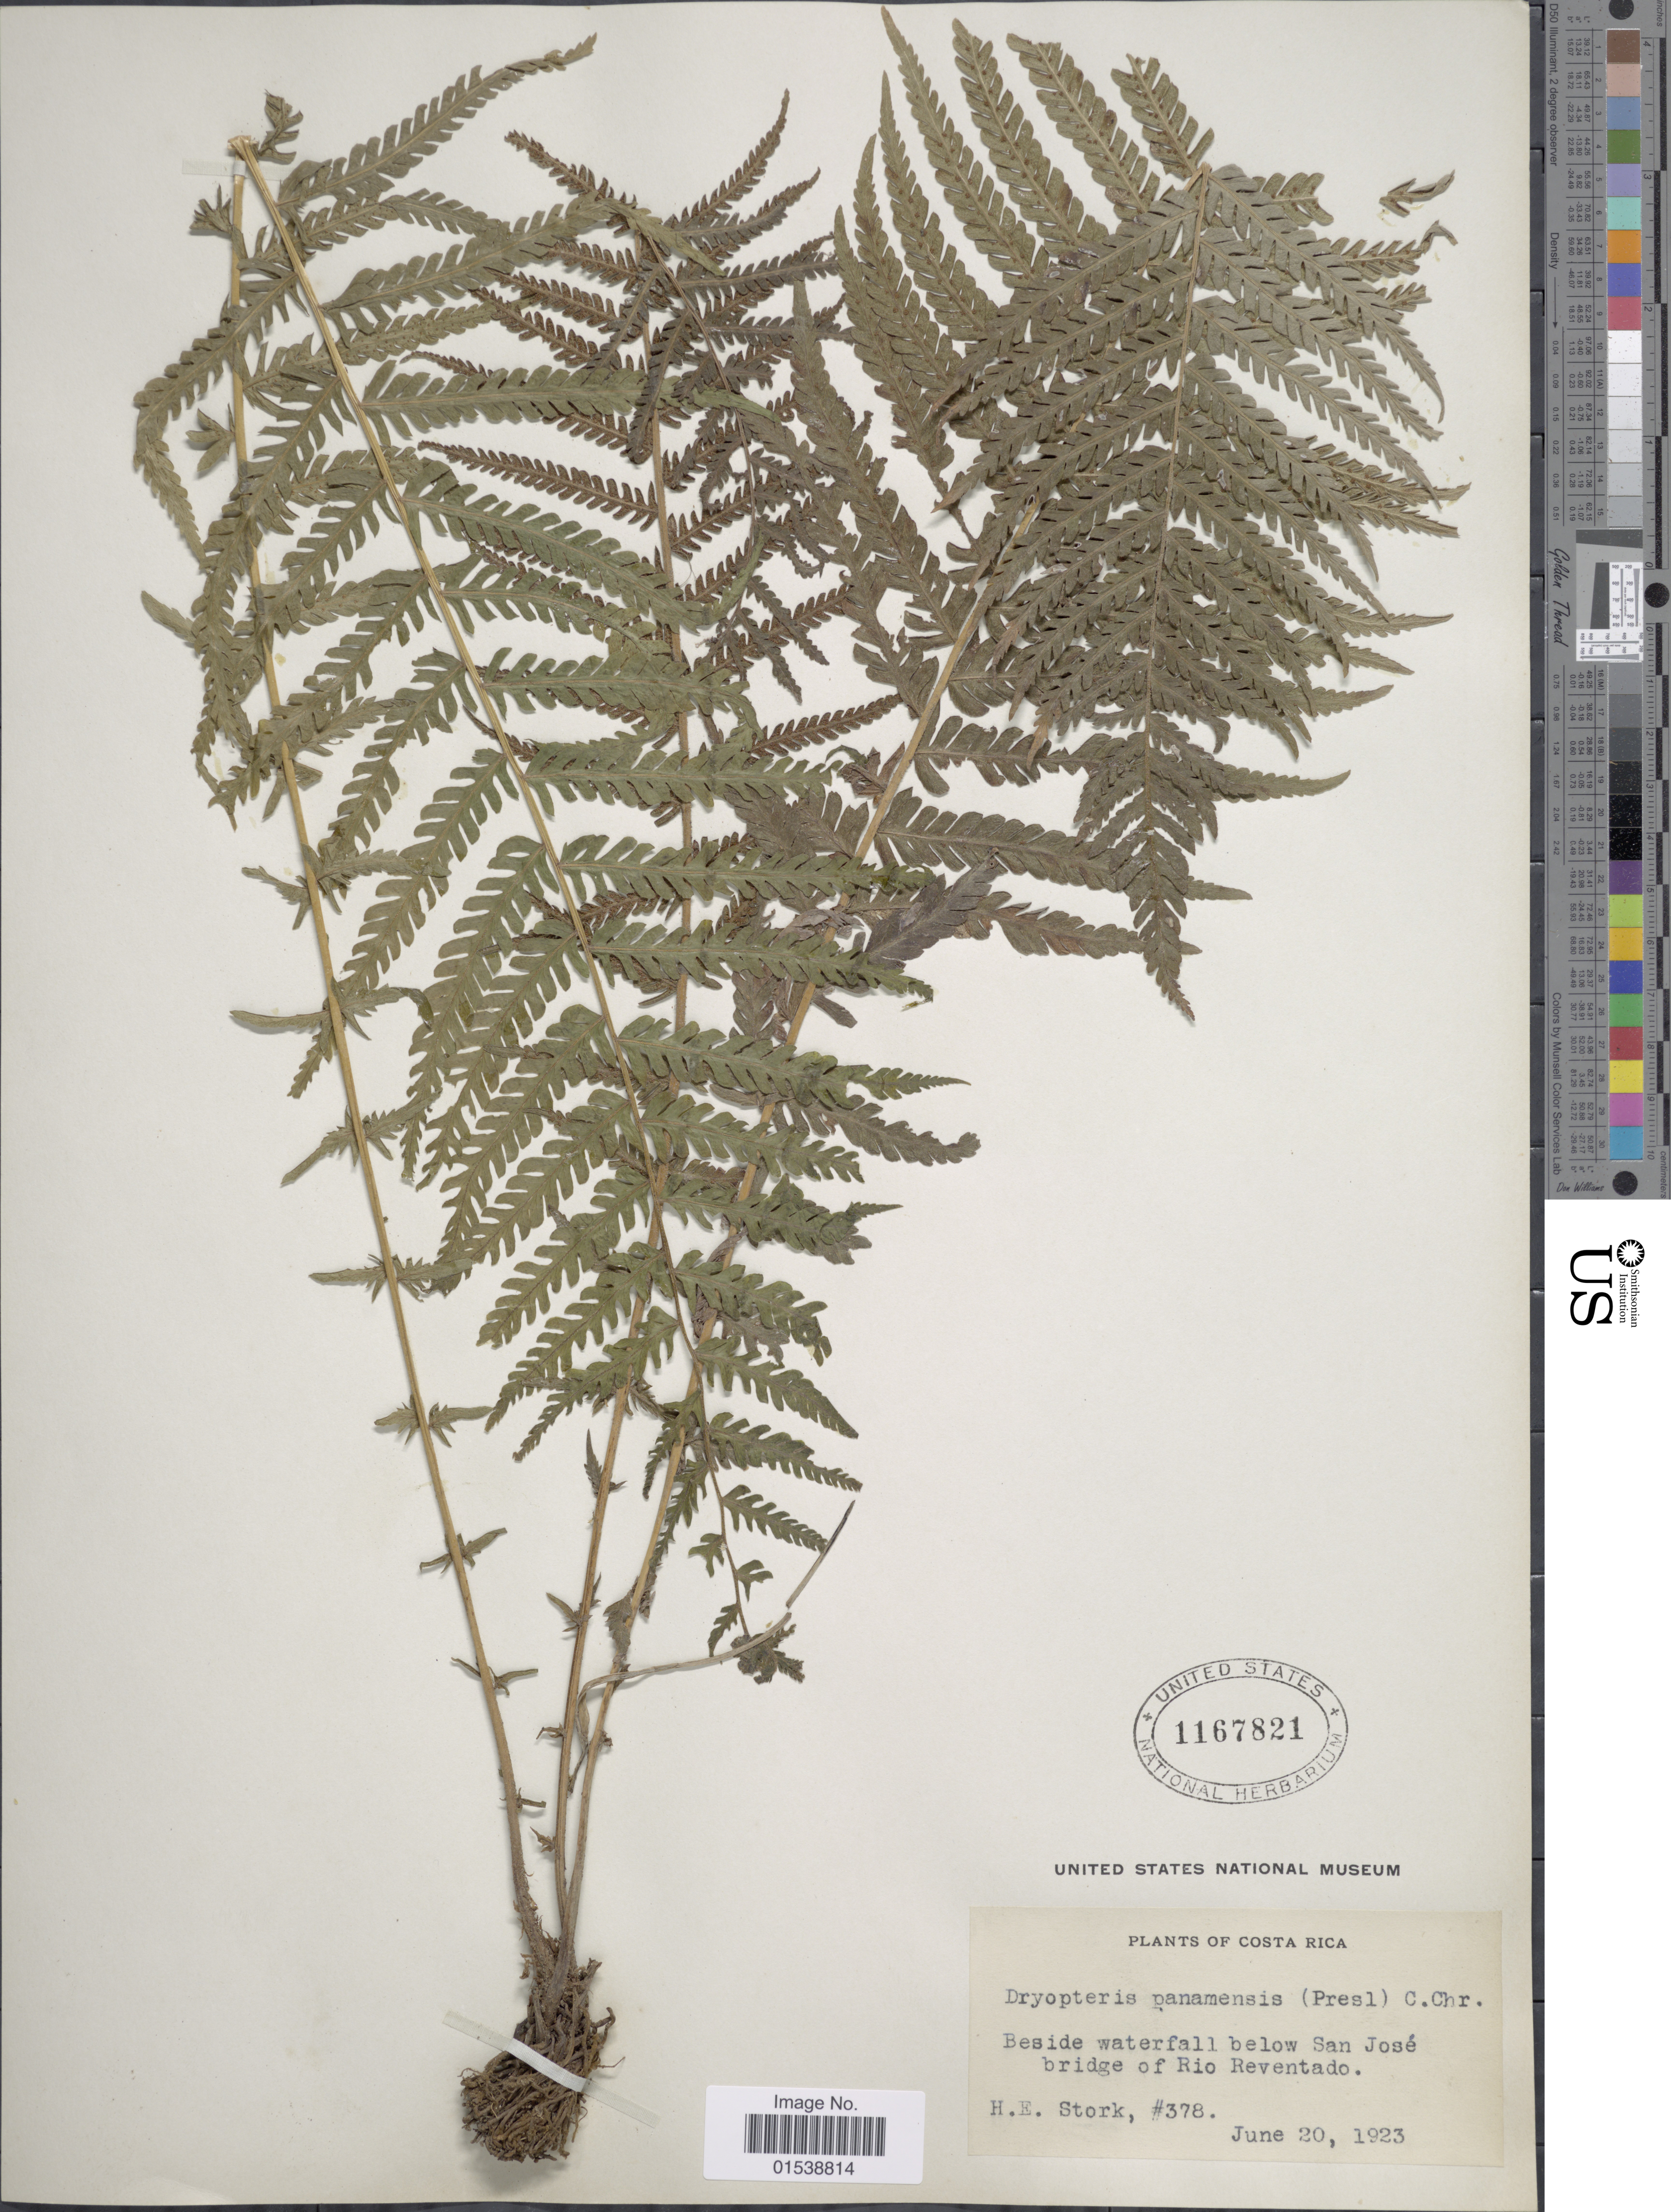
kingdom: Plantae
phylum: Tracheophyta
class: Polypodiopsida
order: Polypodiales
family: Thelypteridaceae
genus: Amauropelta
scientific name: Amauropelta resinifera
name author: (Desv.) Pic. Serm.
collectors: H. E. Stork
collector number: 378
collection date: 1923-06-20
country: Costa Rica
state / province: San José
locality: Beside waterfall below San Jose bridge of Rio Reventado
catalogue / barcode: US 1167821